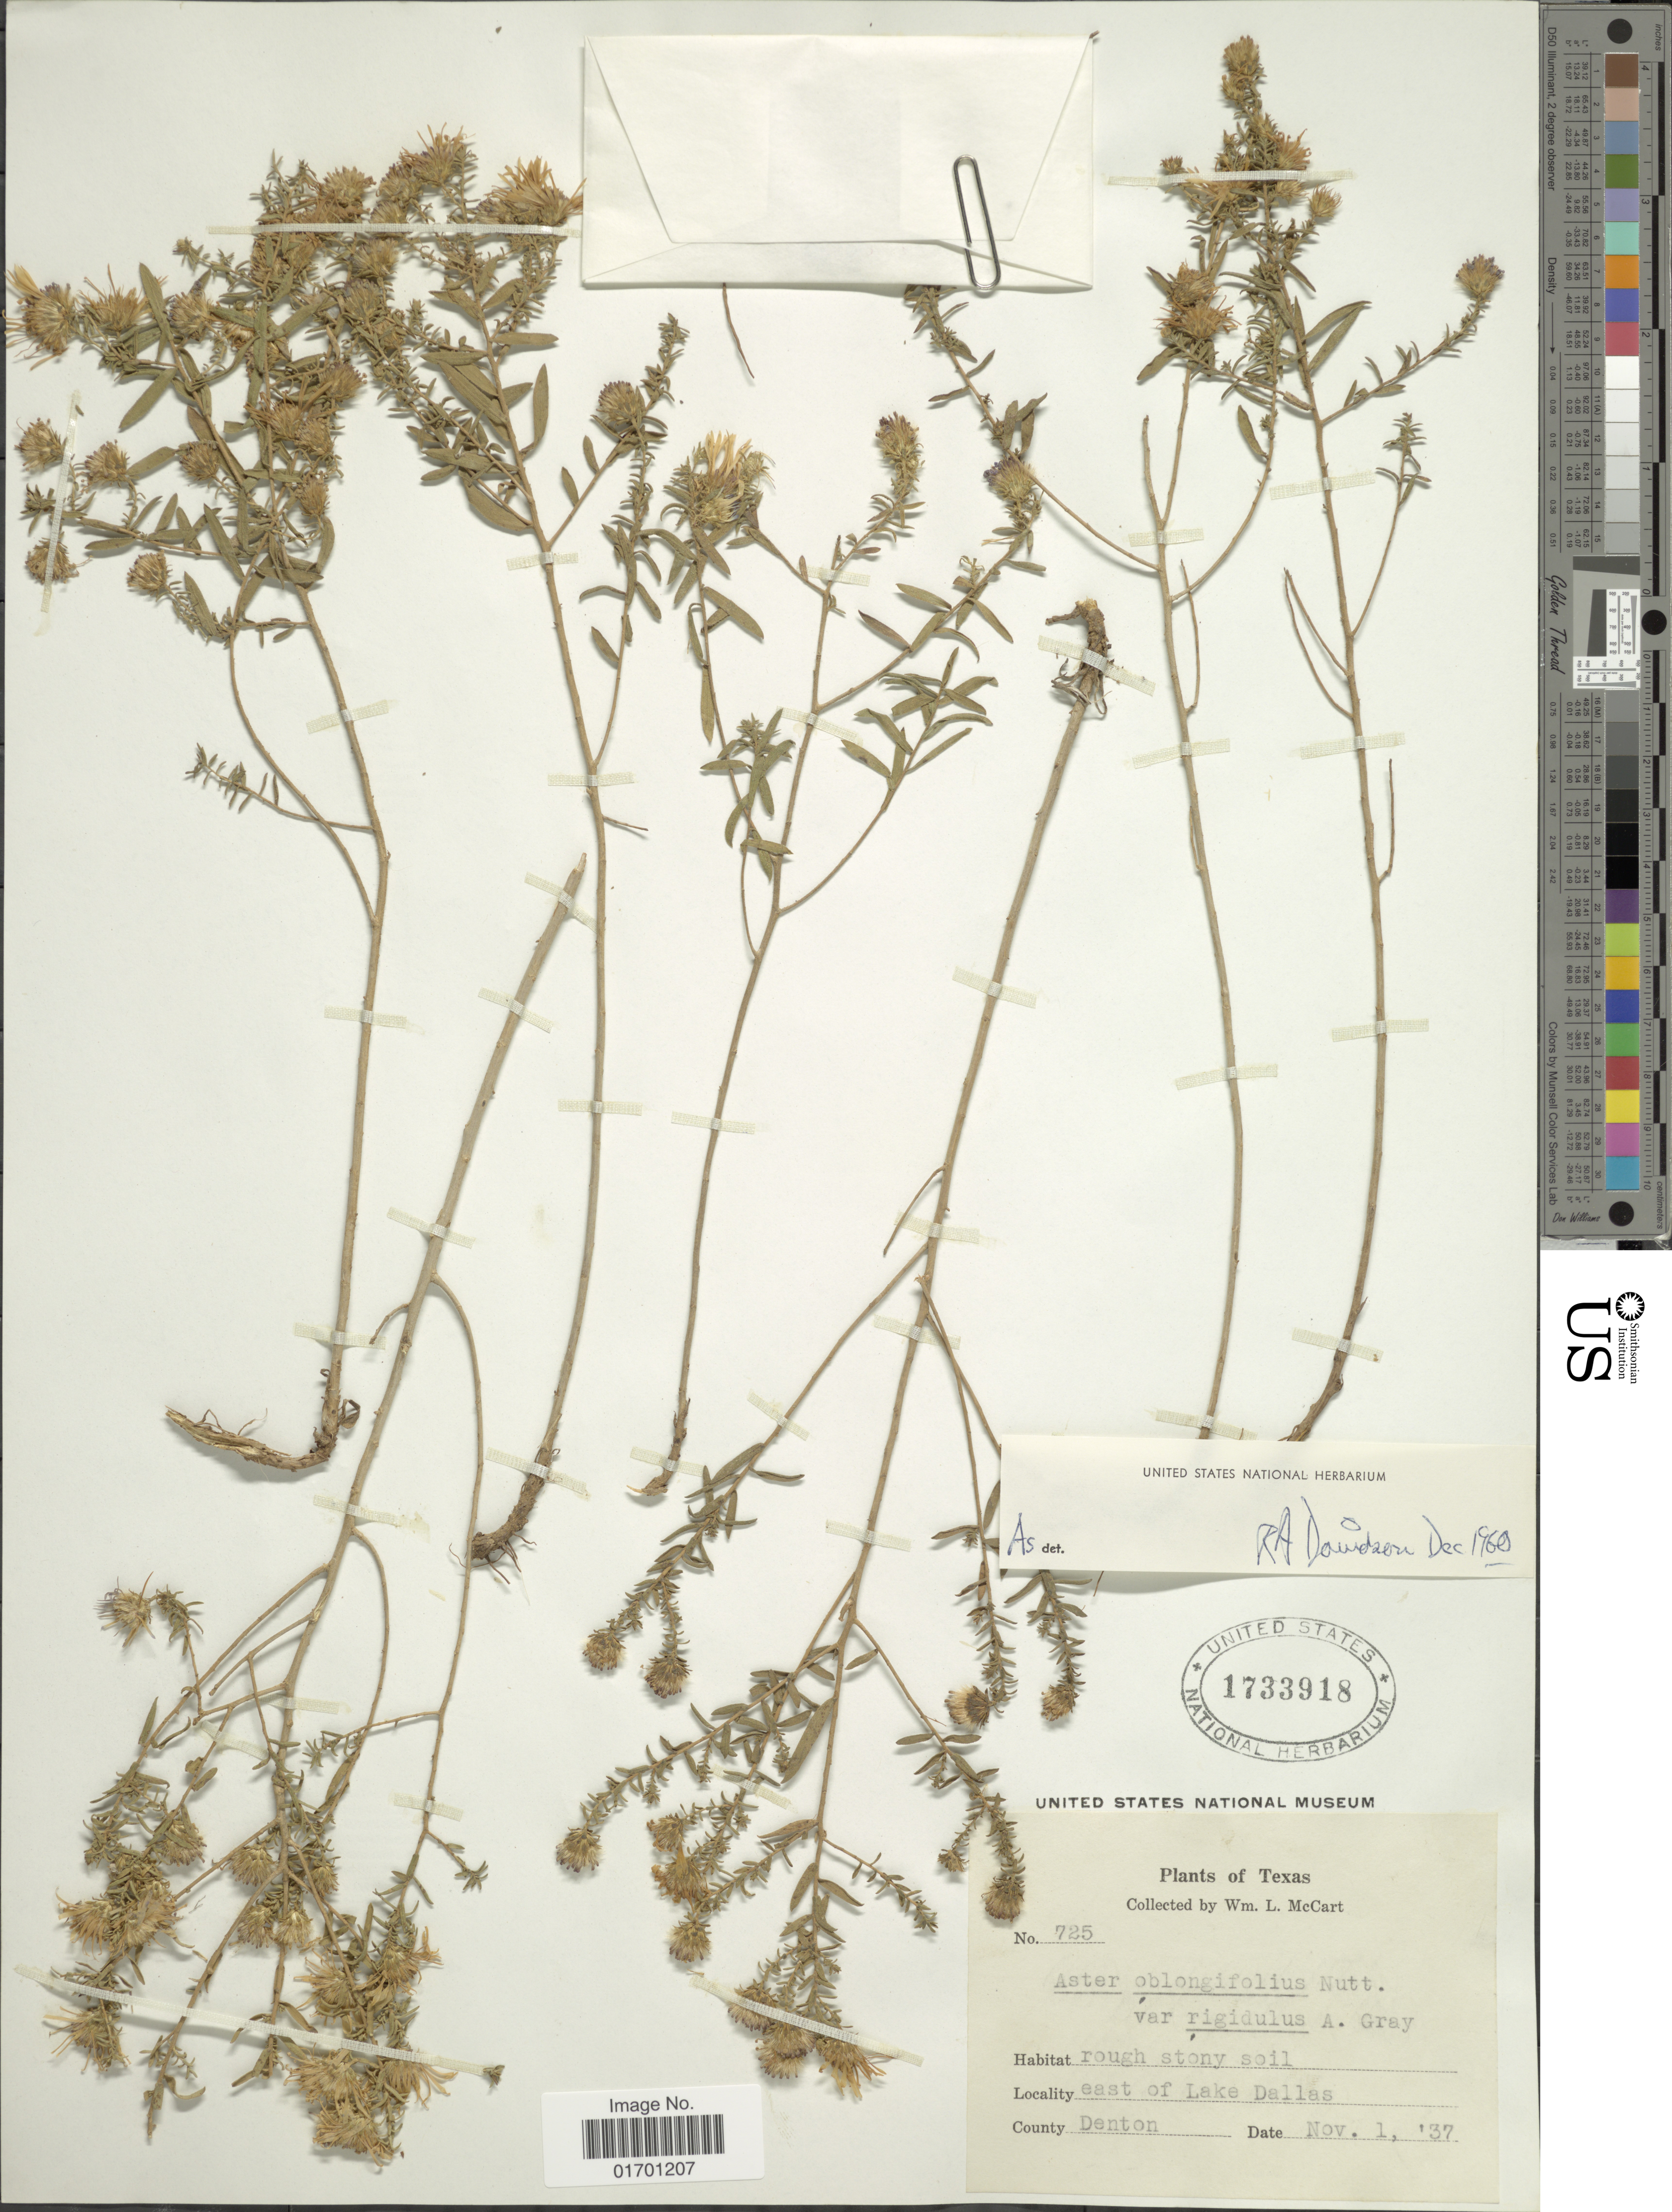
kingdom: Plantae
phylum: Tracheophyta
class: Magnoliopsida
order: Asterales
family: Asteraceae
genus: Symphyotrichum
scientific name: Symphyotrichum oblongifolium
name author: (Nutt.) G.L. Nesom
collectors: W. McCart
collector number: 725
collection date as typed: Transcribed d/m/y: 1/11/37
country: United States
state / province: Texas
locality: East of Lake Dallas, Denton.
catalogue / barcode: US 1733918